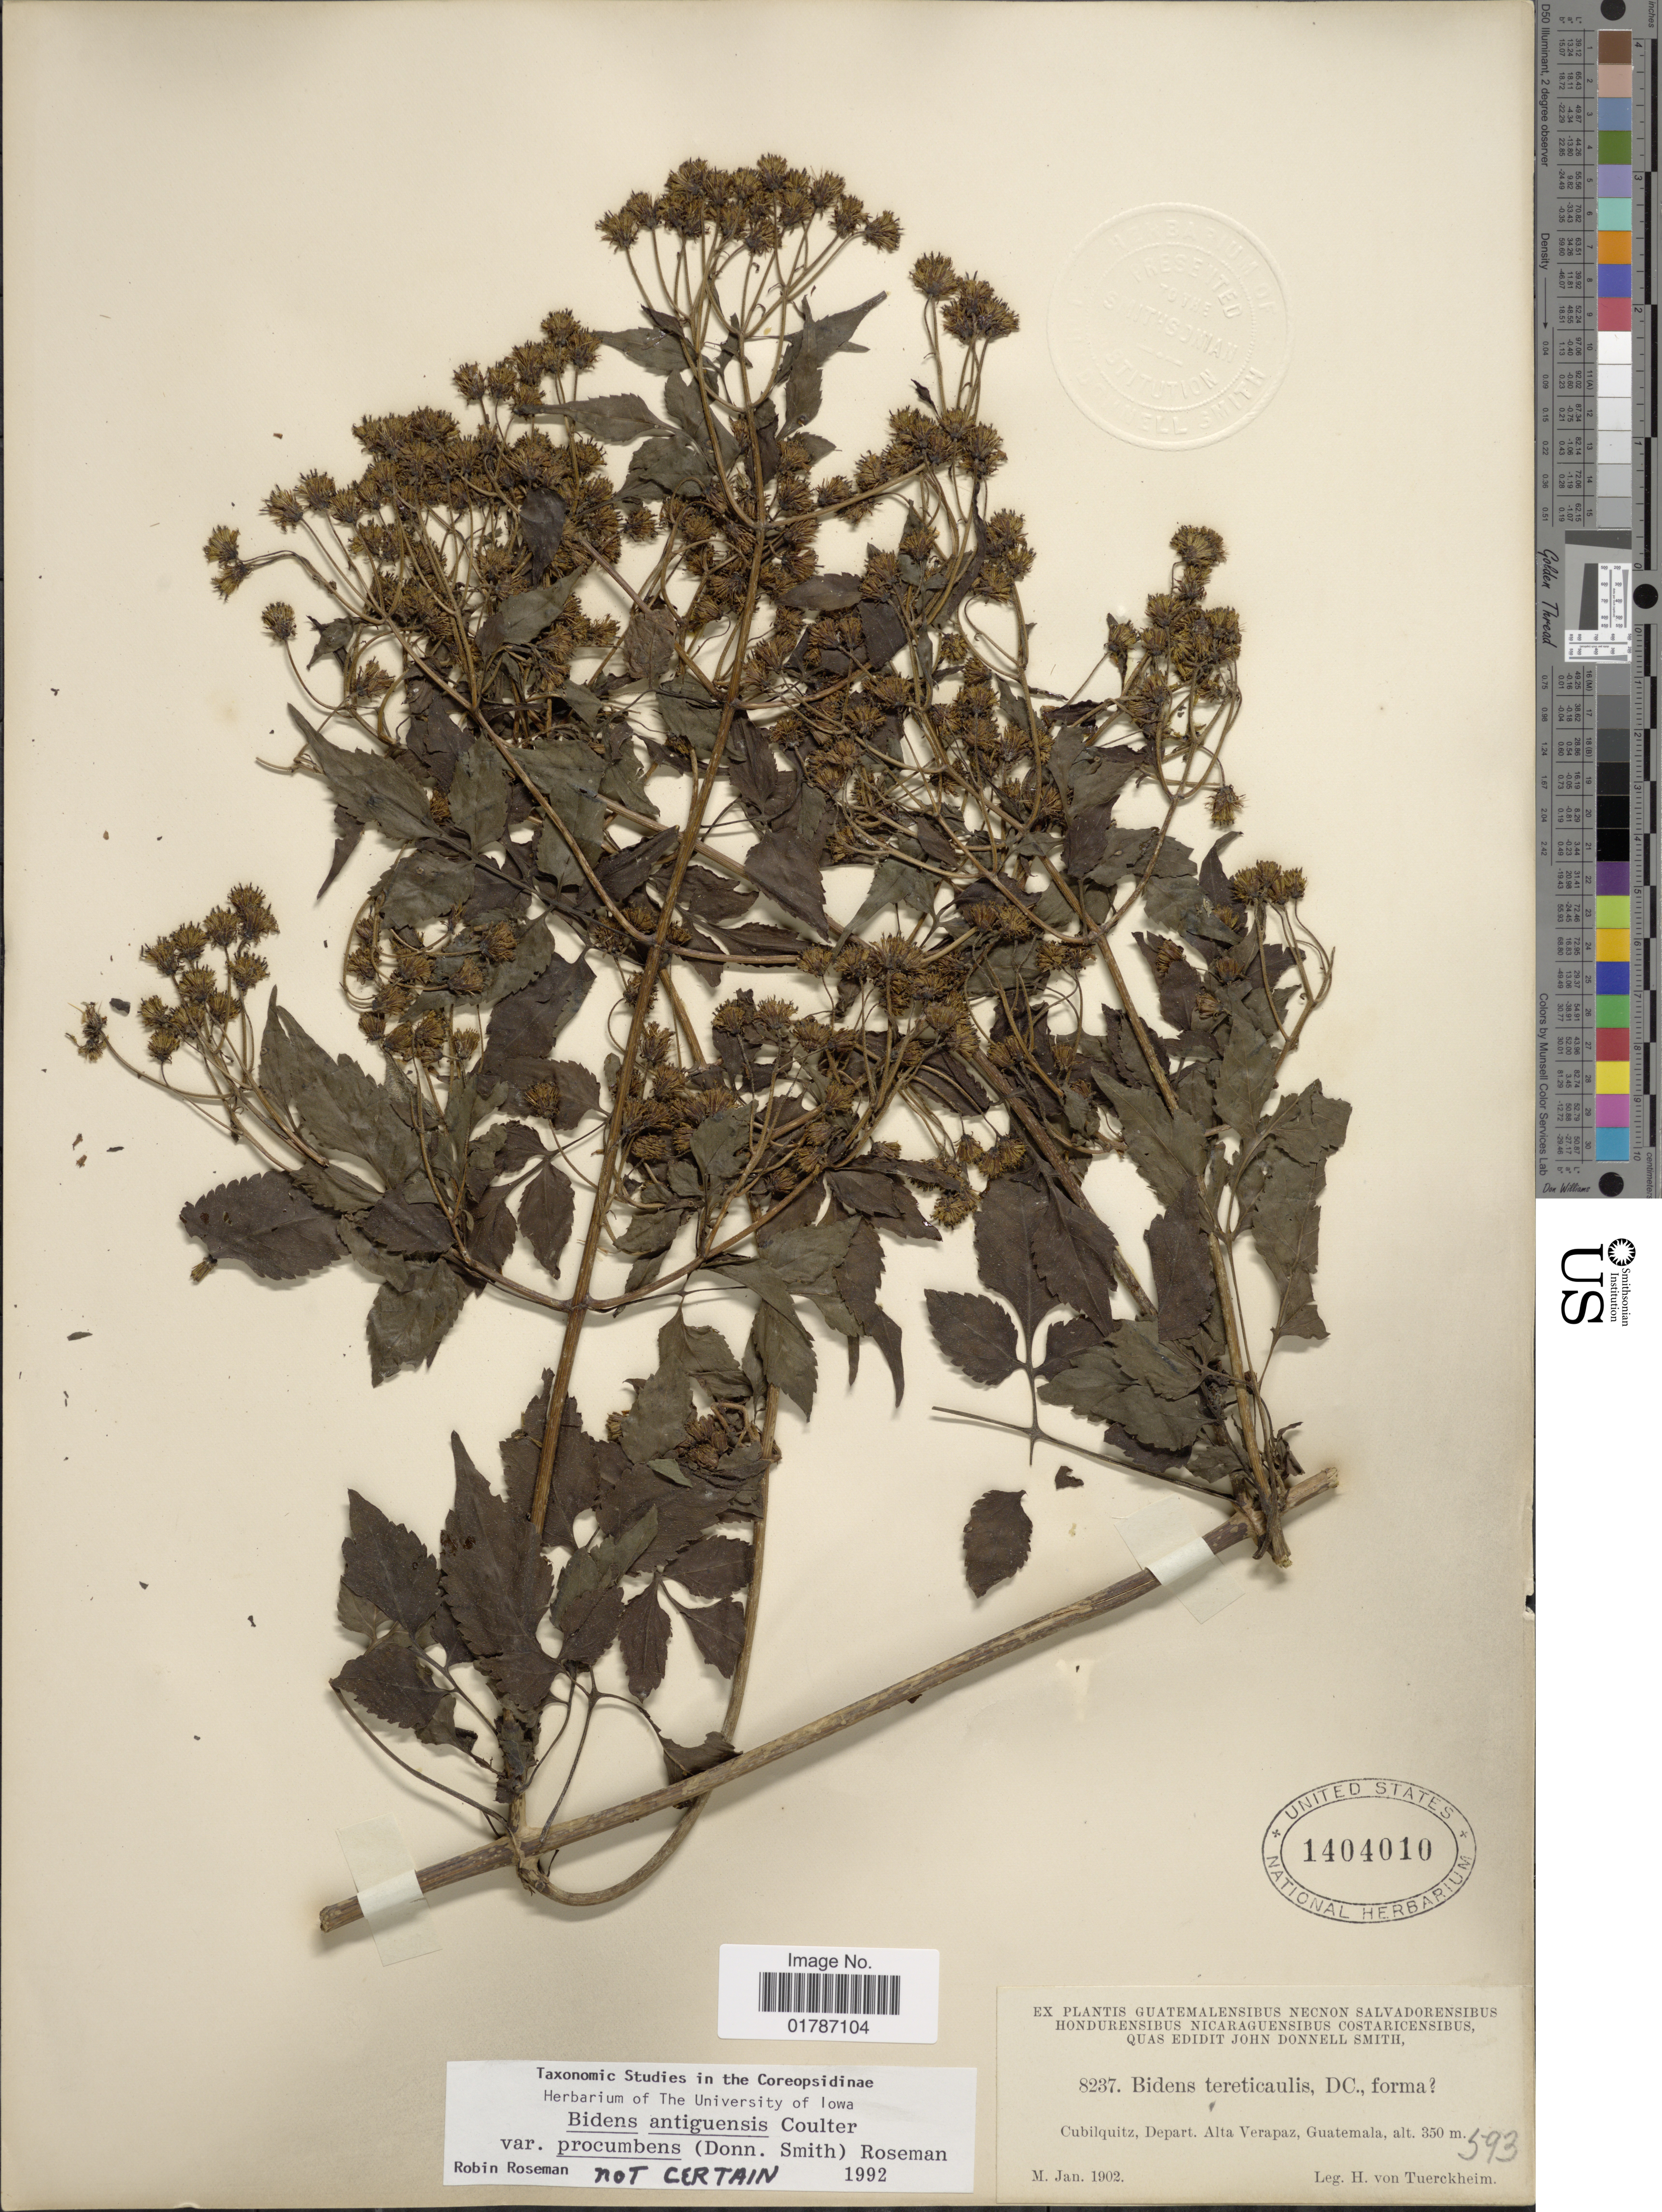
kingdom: Plantae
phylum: Tracheophyta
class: Magnoliopsida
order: Asterales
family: Asteraceae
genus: Bidens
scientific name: Bidens antiguensis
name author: J.M. Coult.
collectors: H. von Türckheim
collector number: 8237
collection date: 1902-01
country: Guatemala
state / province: Alta Verapaz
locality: Cubilquitz, Depart., Alta Verapaz, Guatemala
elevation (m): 350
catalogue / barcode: US 1404010